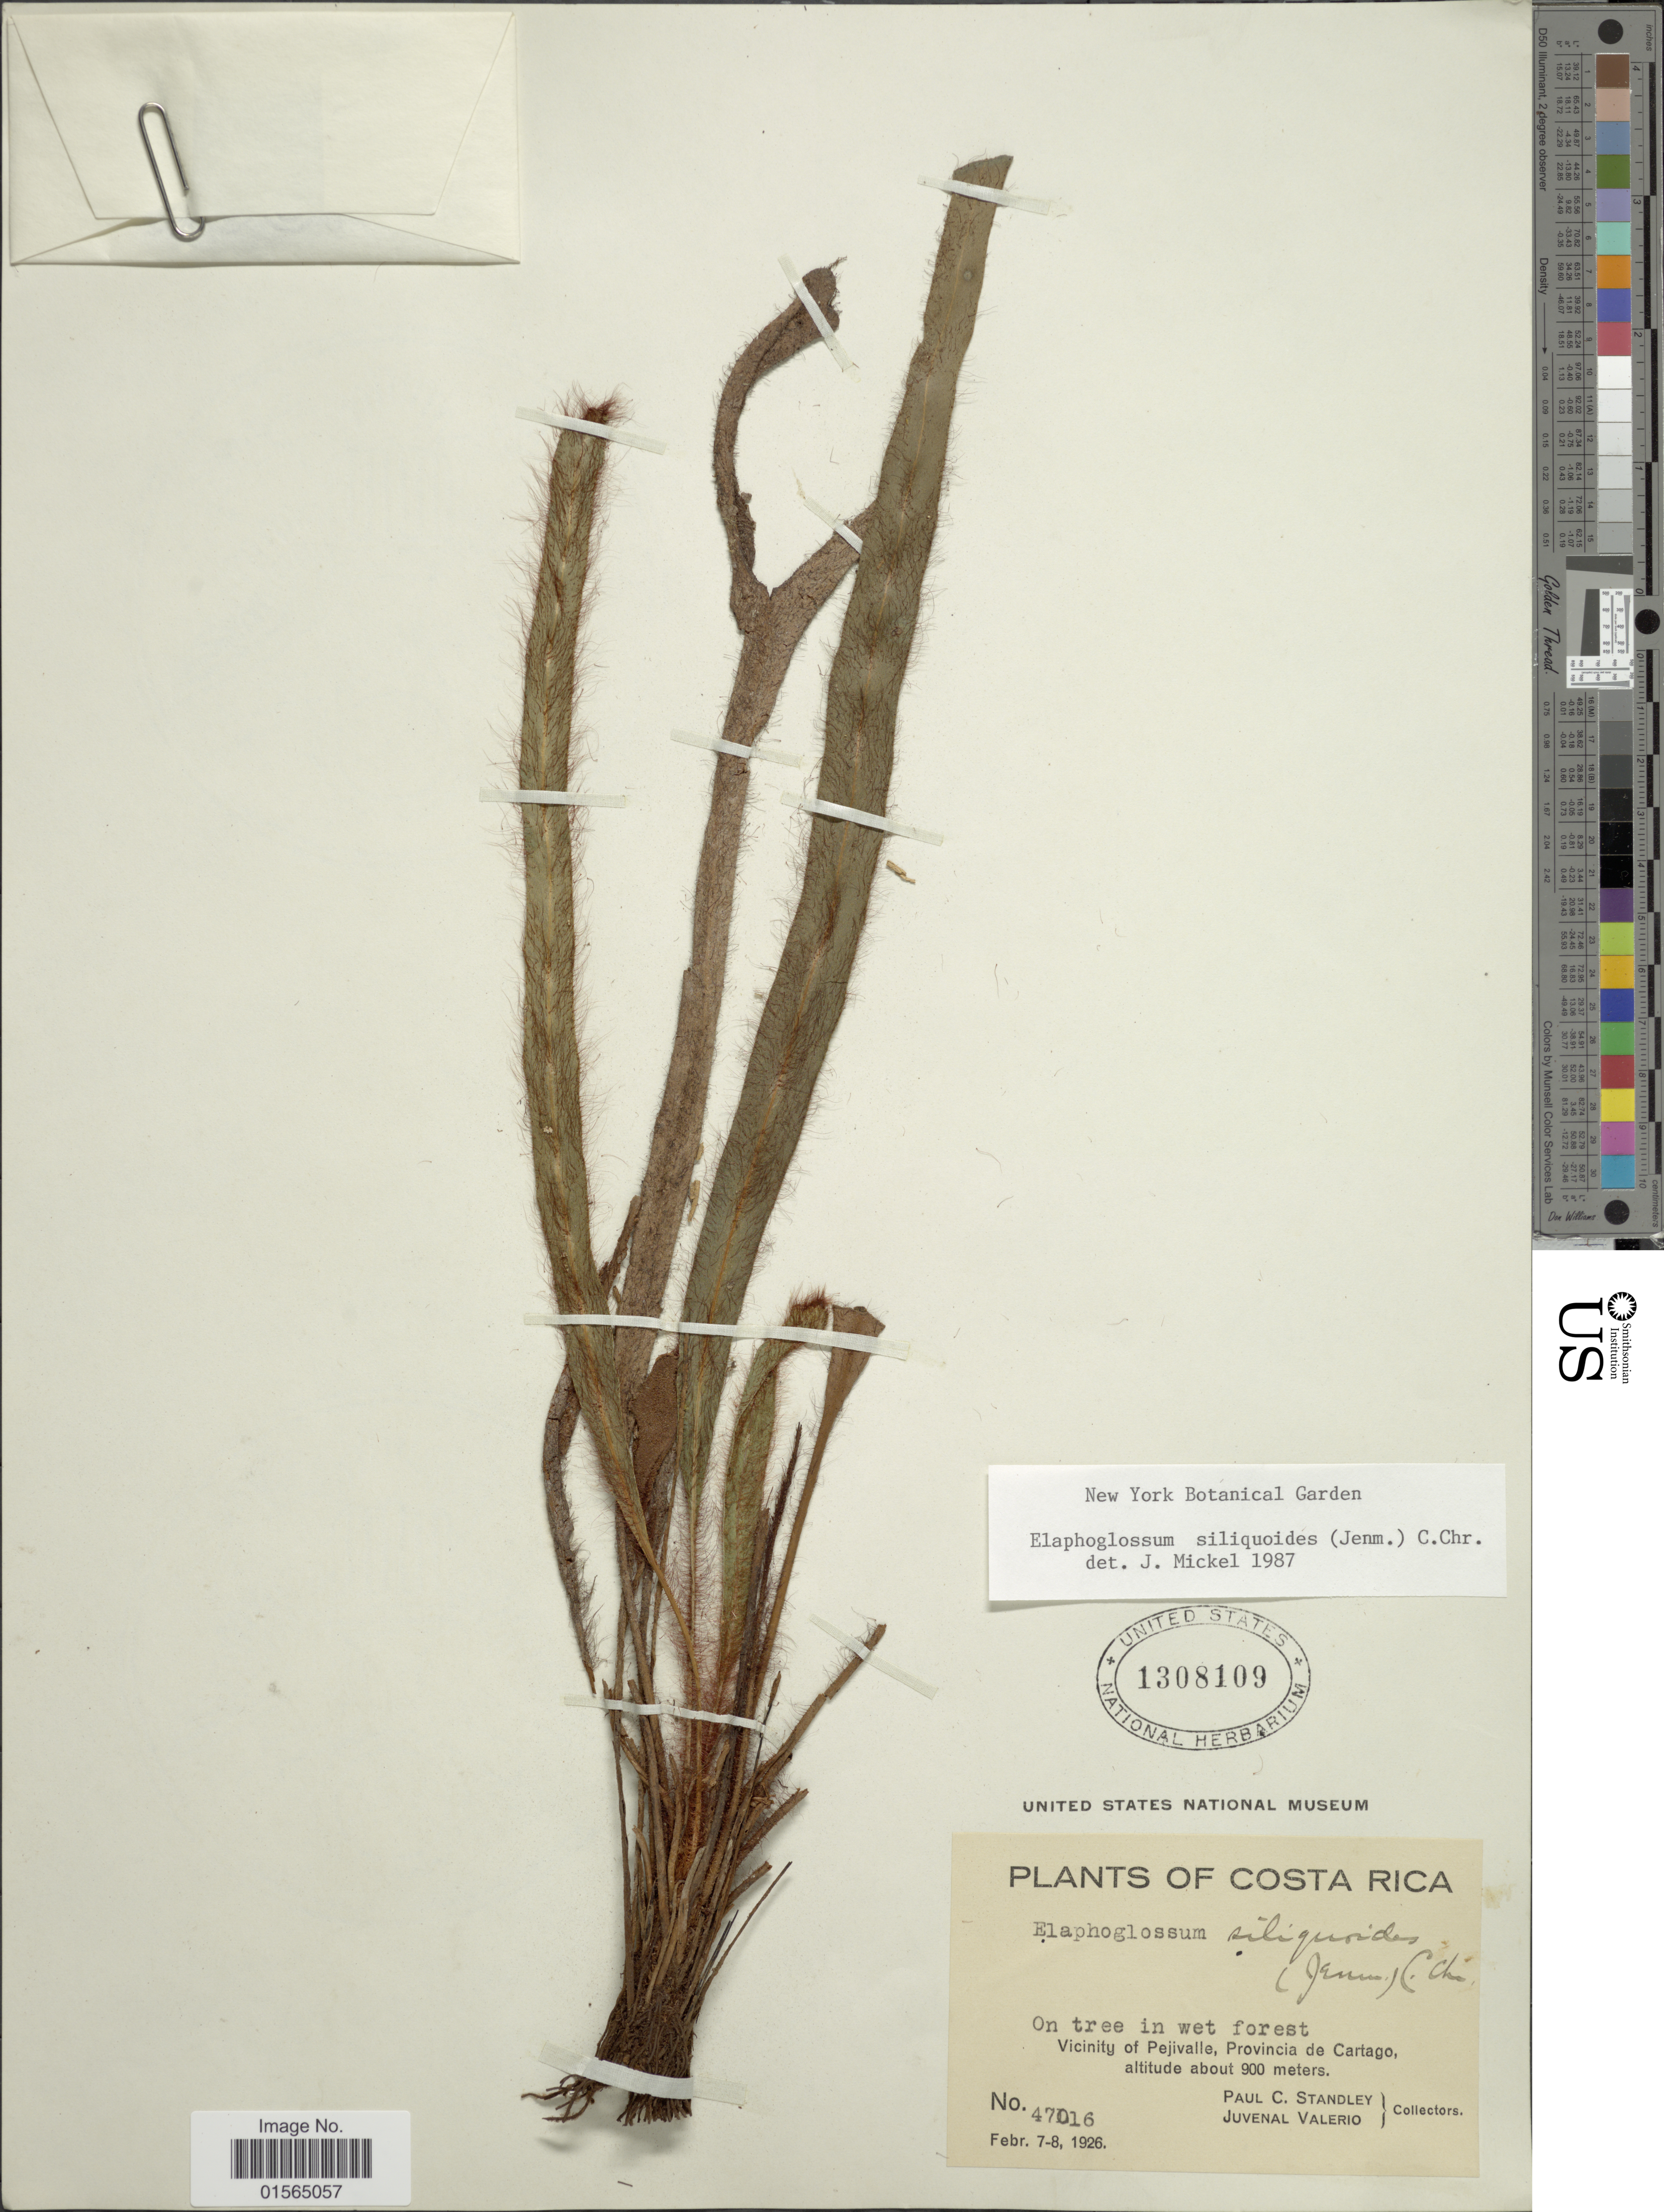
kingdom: Plantae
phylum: Tracheophyta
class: Polypodiopsida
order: Polypodiales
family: Dryopteridaceae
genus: Elaphoglossum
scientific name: Elaphoglossum siliquoides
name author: (Jenman) C. Chr.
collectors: P. C. Standley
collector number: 47016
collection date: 1926-02-07/1926-02-08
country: Costa Rica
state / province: Cartago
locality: Vicinity of Pejivalle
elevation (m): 900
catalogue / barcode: US 1308109